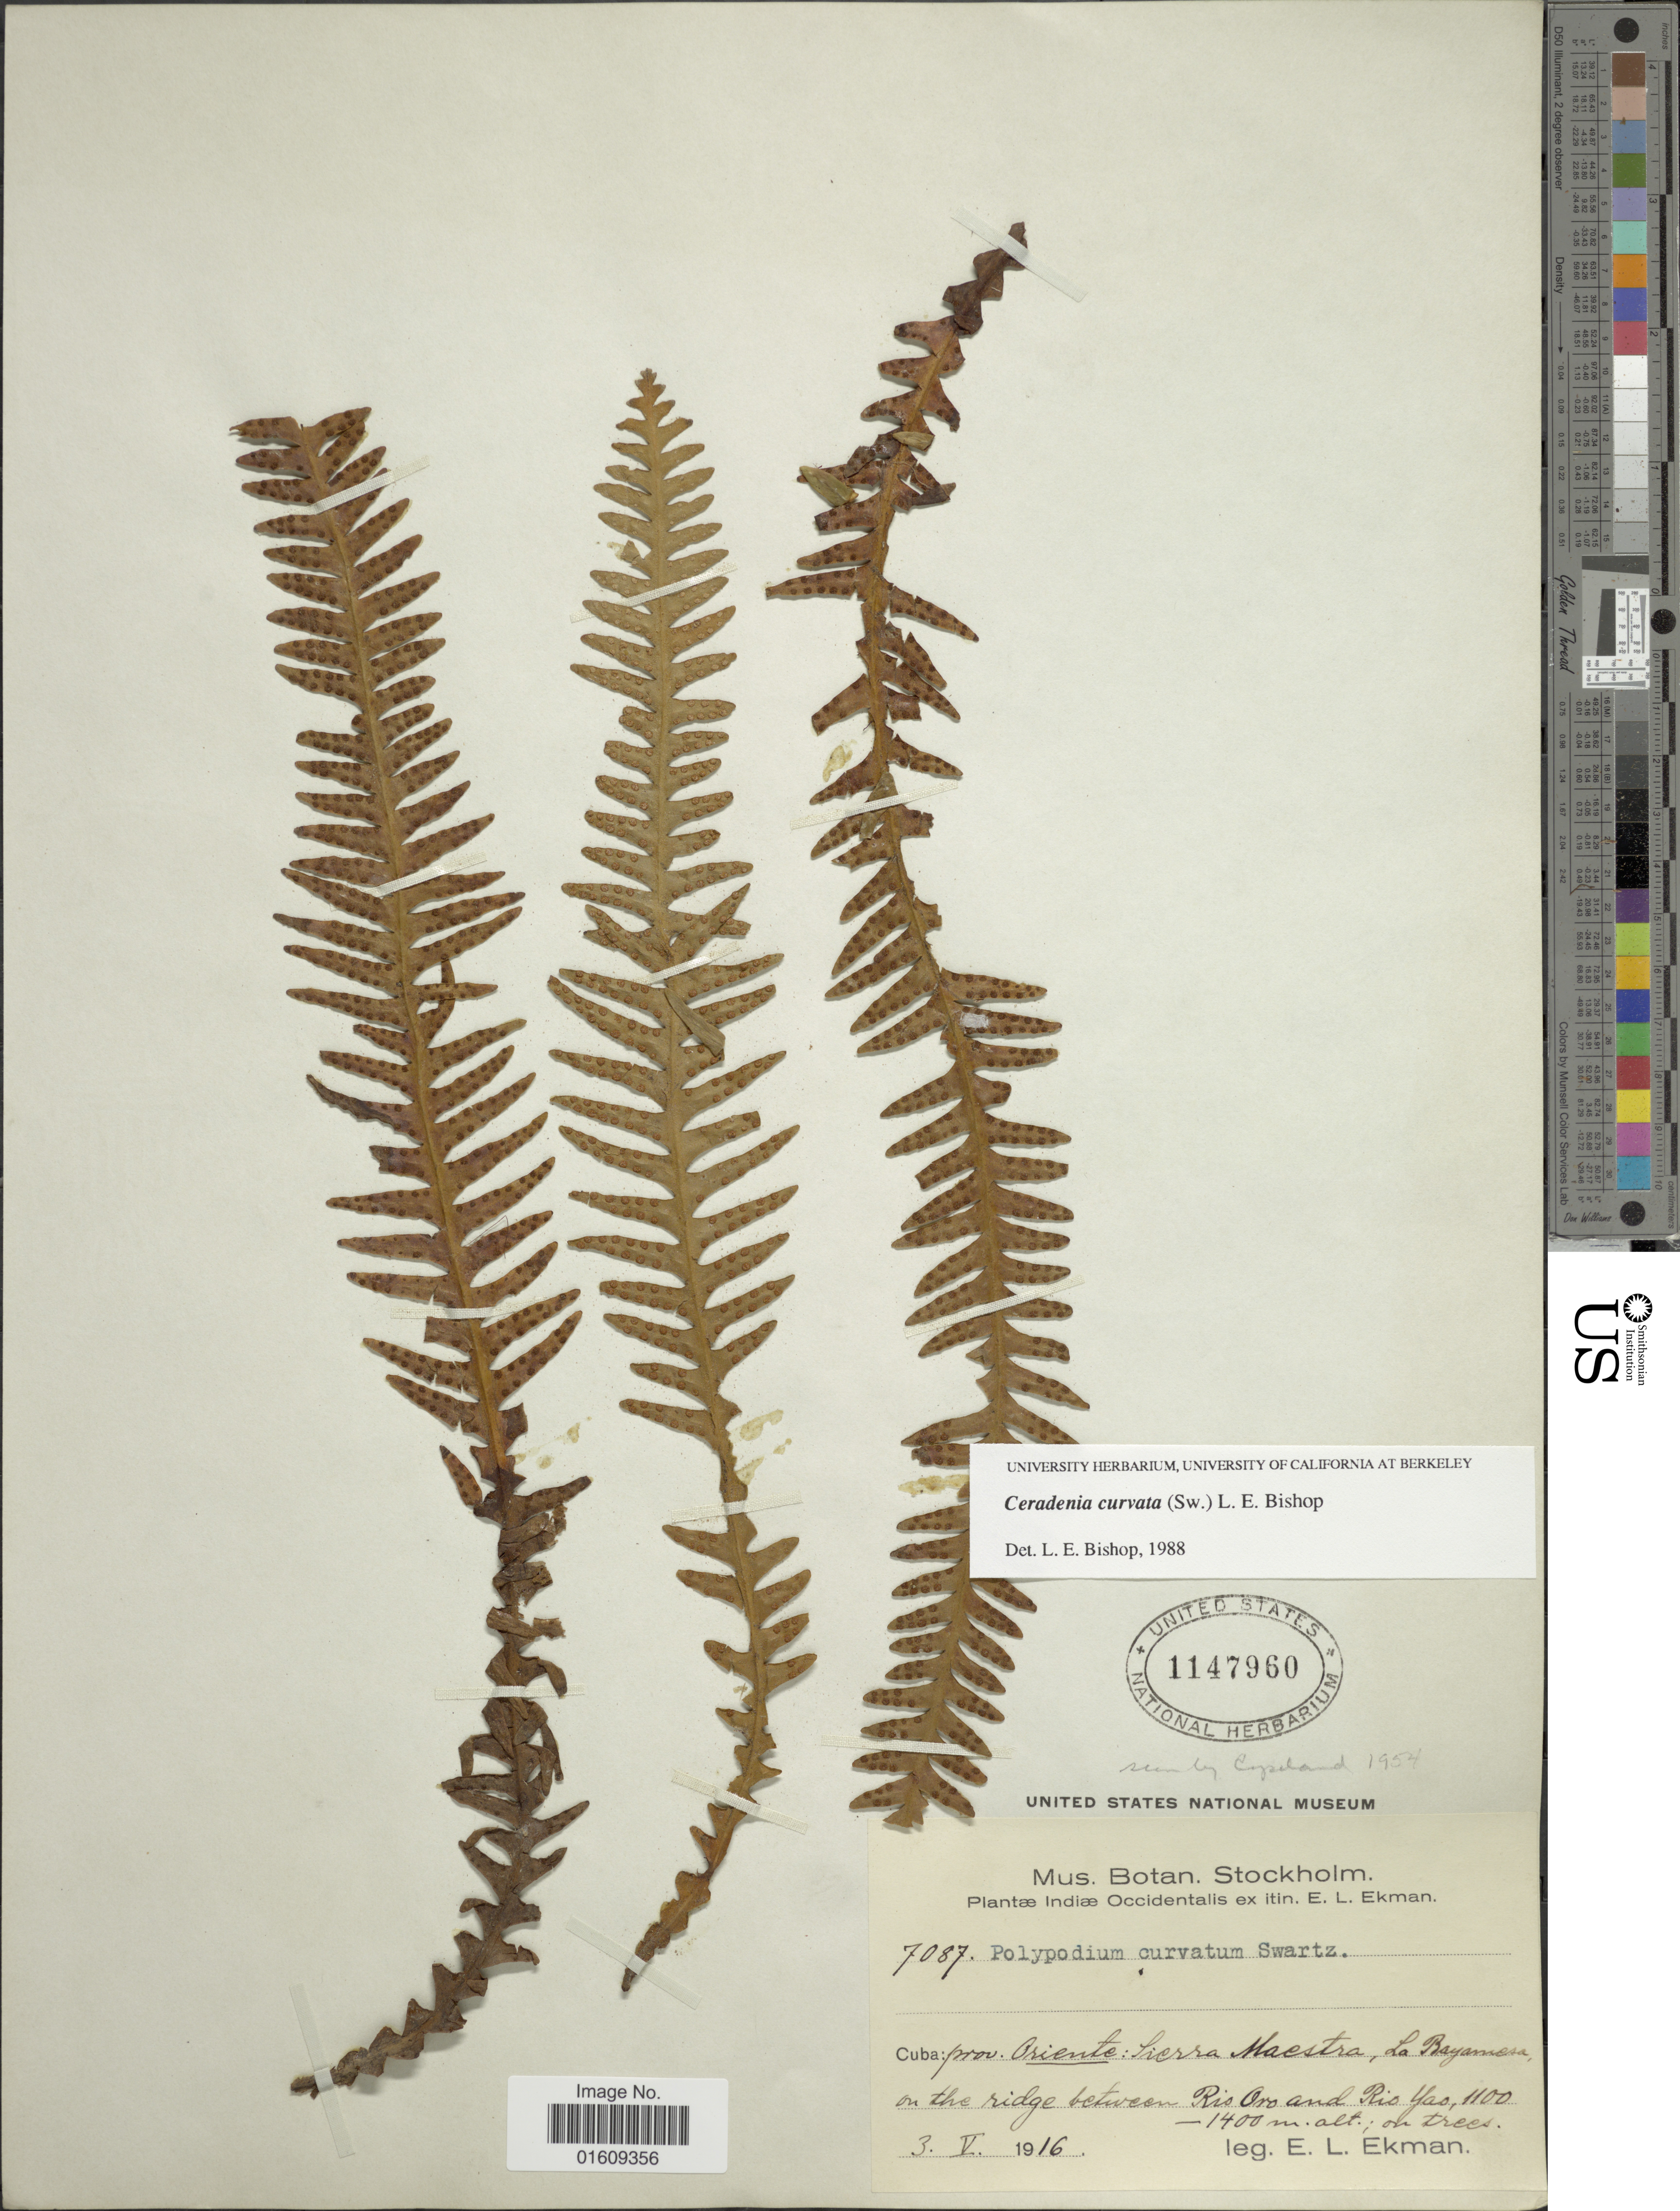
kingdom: Plantae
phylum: Tracheophyta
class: Polypodiopsida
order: Polypodiales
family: Polypodiaceae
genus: Ceradenia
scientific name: Ceradenia curvata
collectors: E. L. Ekman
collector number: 7087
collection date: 1916-05-03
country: Cuba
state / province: Oriente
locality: Cuba, prov. Oriente; Sierra Maestra, la Bayamesa. on the ridge between Rio Oro AND rIO yAS.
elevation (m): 1100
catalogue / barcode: US 1147960